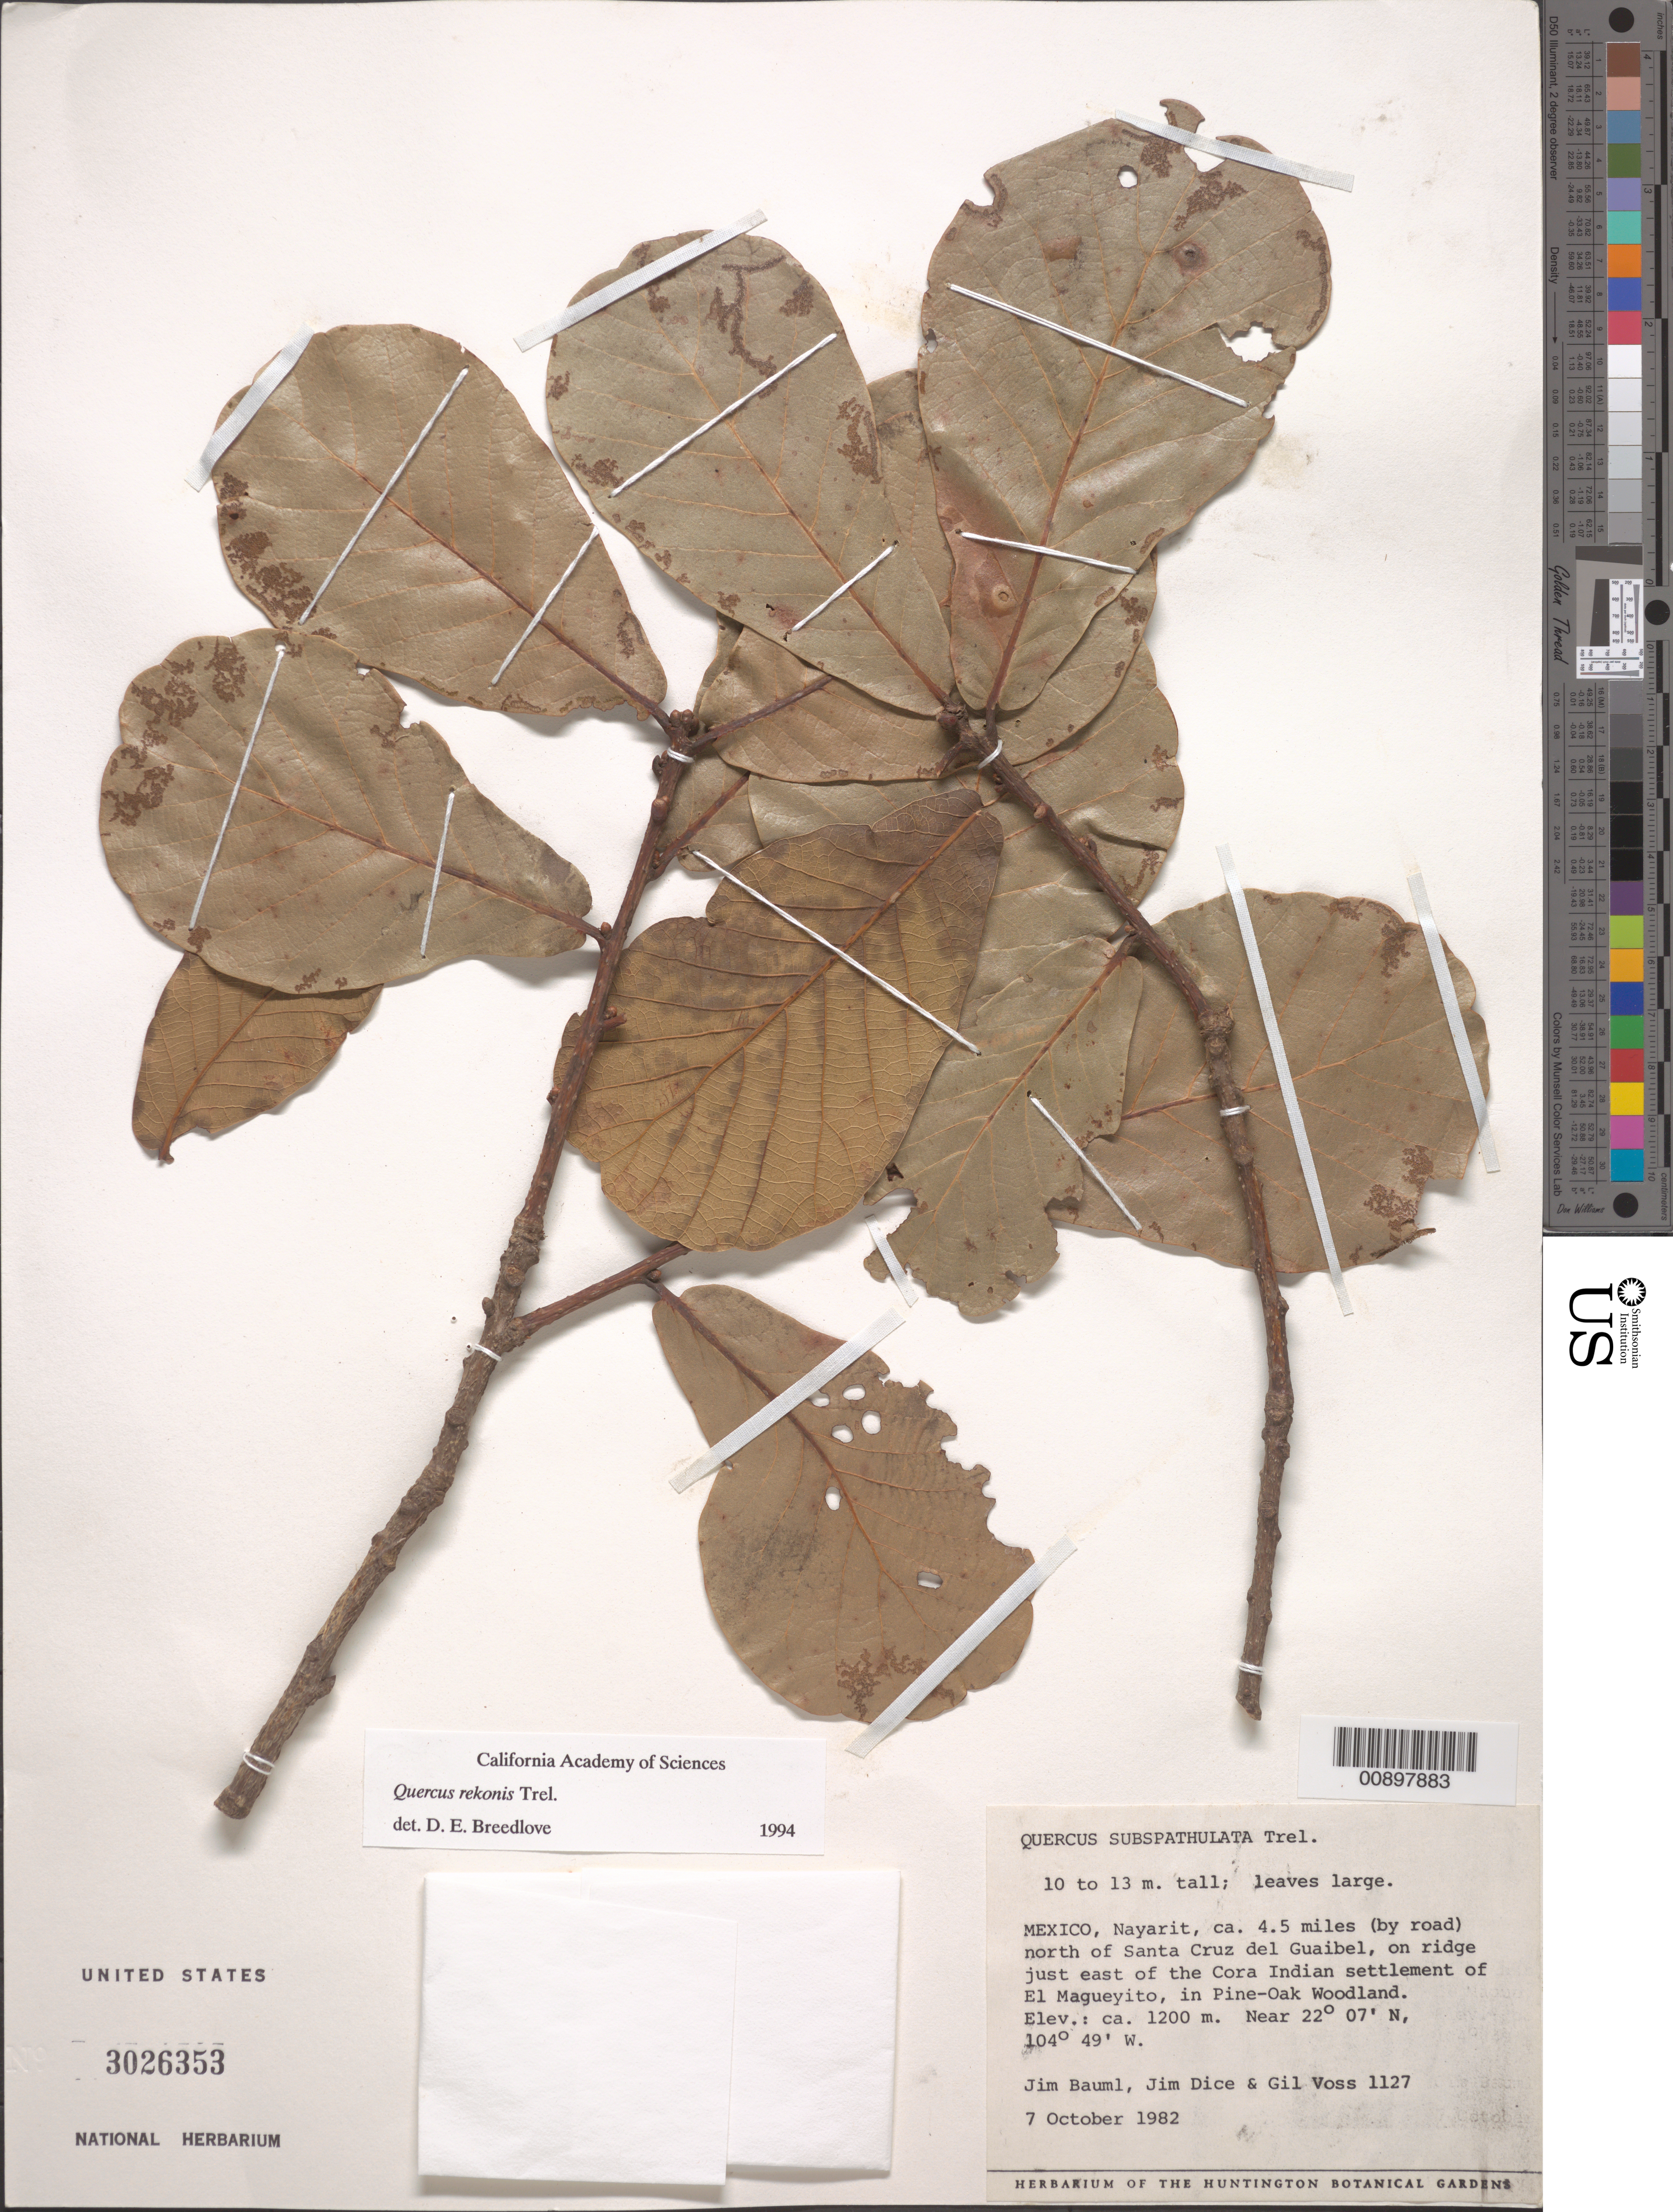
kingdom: Plantae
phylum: Tracheophyta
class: Magnoliopsida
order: Fagales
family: Fagaceae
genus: Quercus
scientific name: Quercus rekonis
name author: Trel.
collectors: J. Bauml, J. Dice & G. Voss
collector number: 1127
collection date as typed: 07 Oct 1982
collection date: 1982-10-07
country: Mexico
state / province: Nayarit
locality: Ca. 4.5 miles (by road) north of Santa Cruz del Guaibel, on ridge just east of the Cora Indian settlement of El Magueyito.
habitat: In Pine-Oak Woodland.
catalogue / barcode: US 3026353